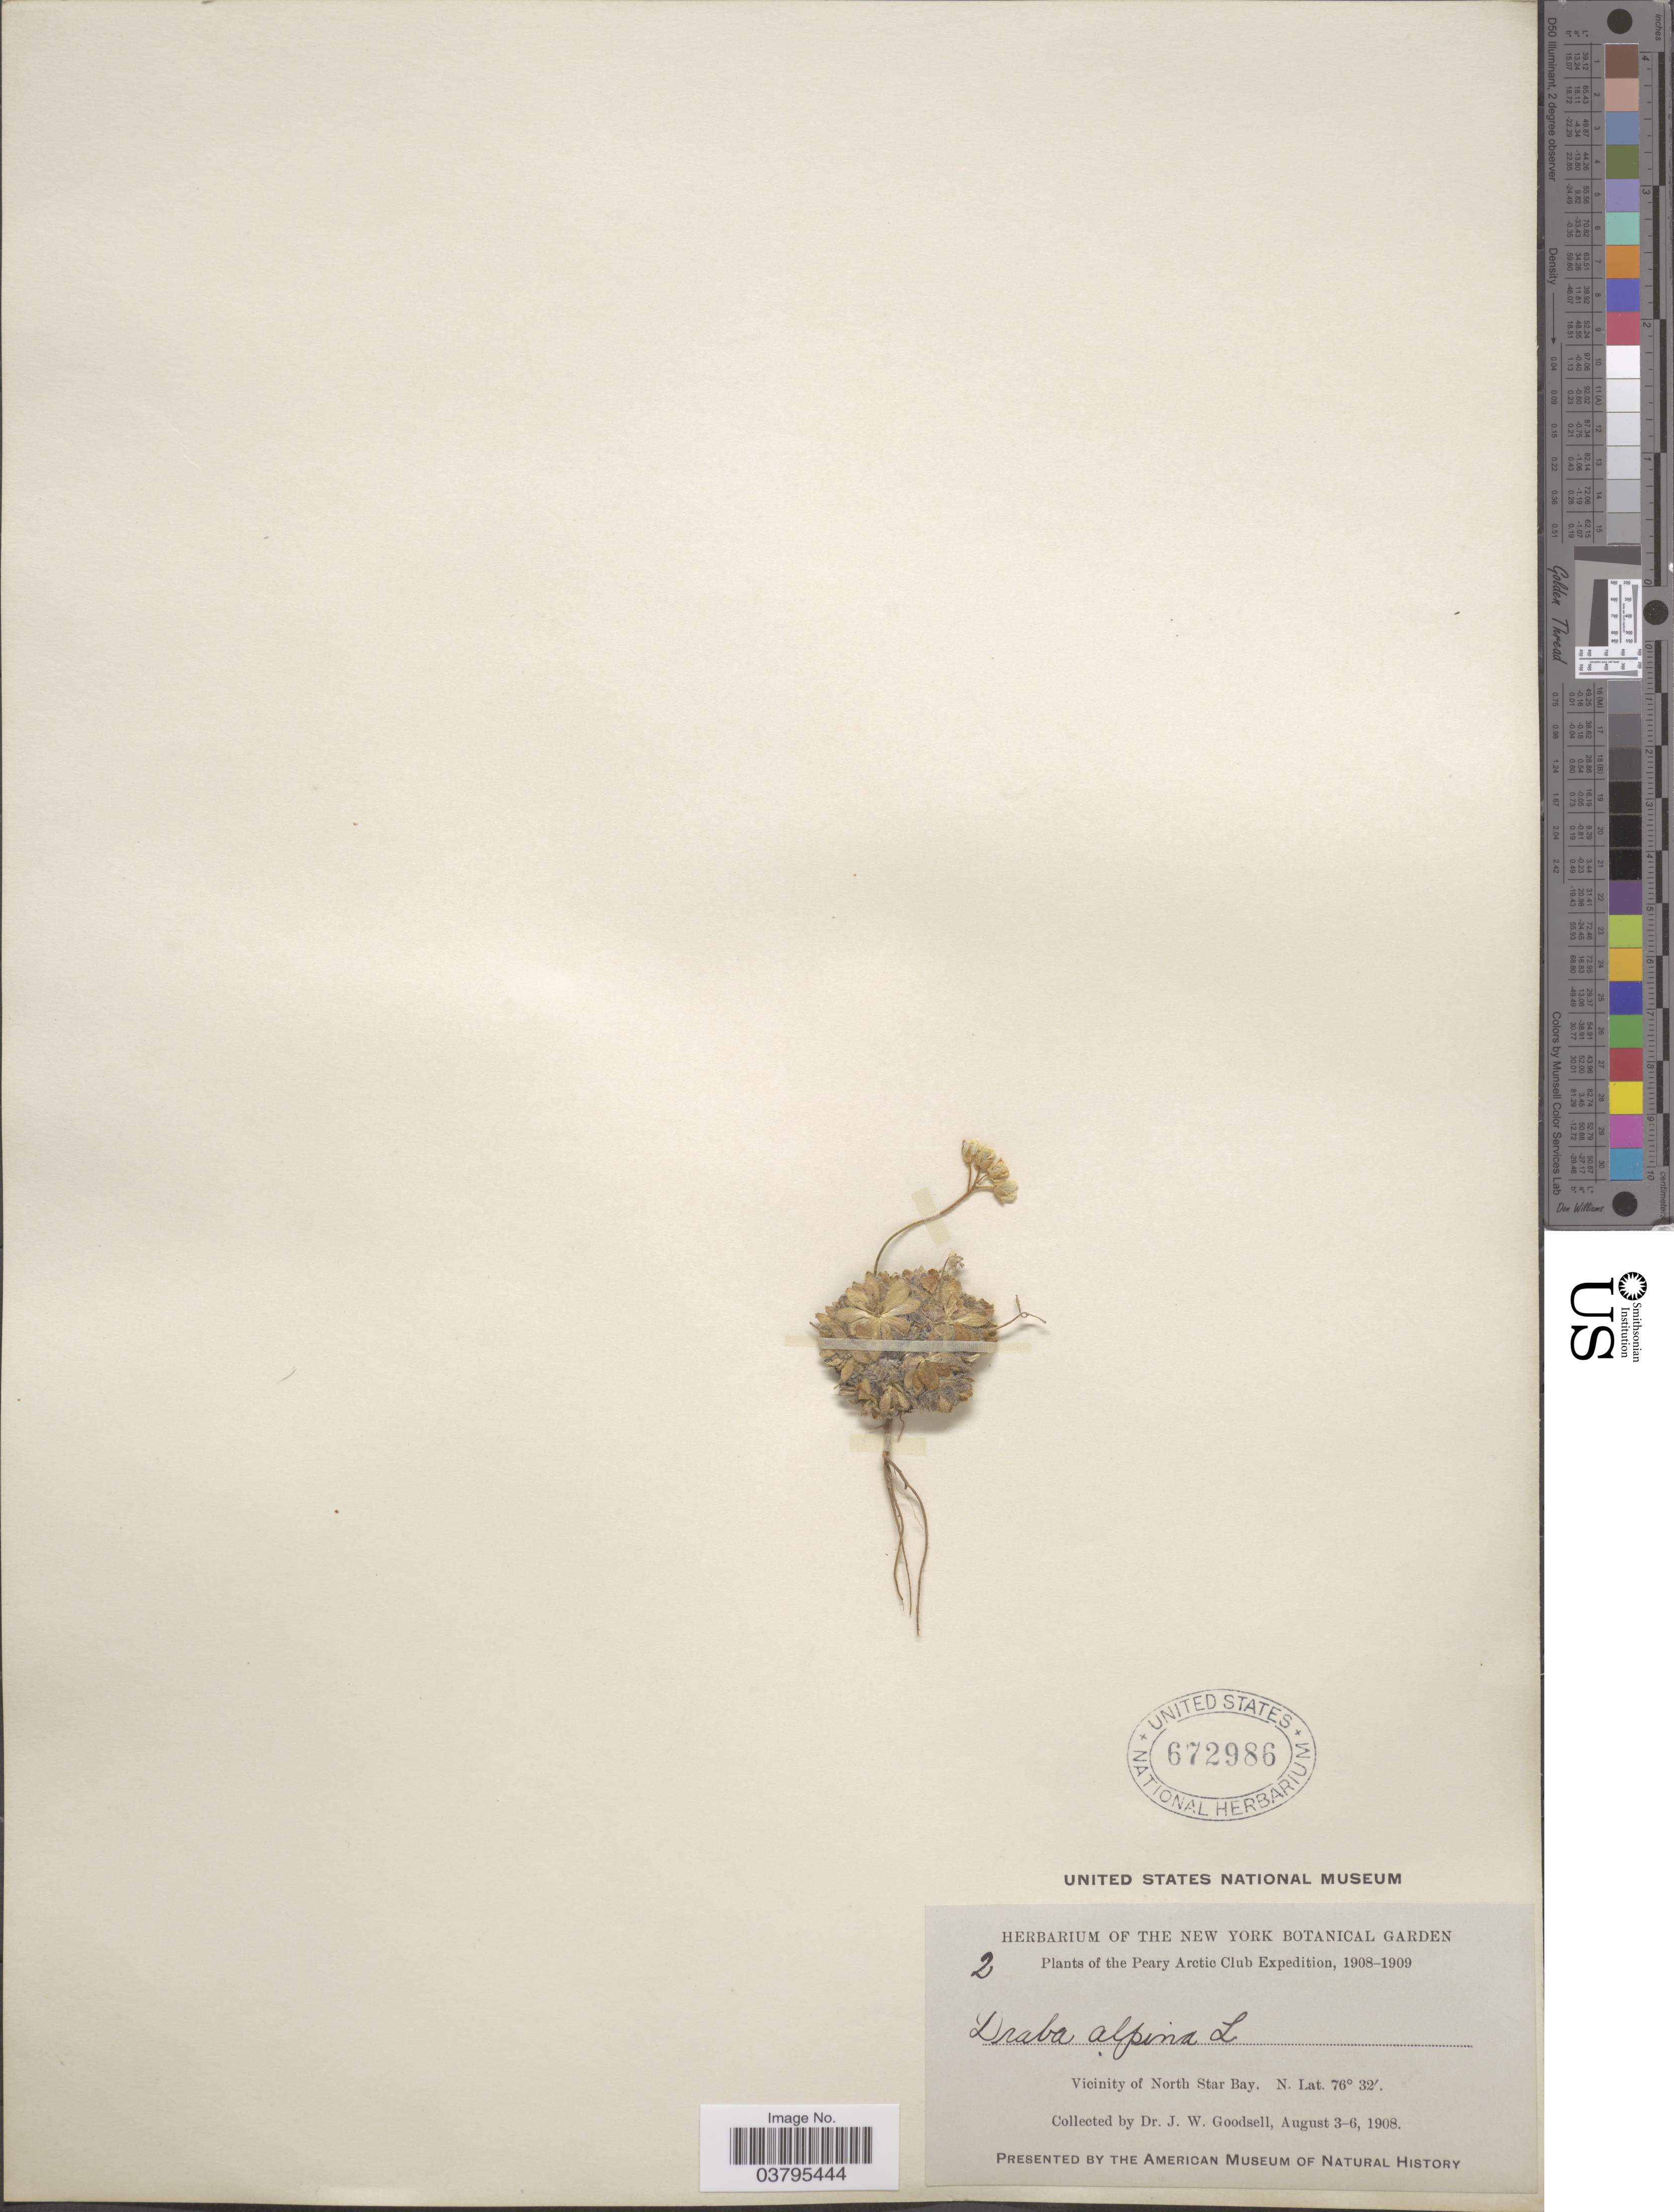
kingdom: Plantae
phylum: Tracheophyta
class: Magnoliopsida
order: Brassicales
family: Brassicaceae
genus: Draba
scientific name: Draba alpina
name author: L.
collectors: J. Goodsell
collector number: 2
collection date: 1908-08-03/1908-08-06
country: Greenland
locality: Vicinity of North Star Bay.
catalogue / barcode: US 672986